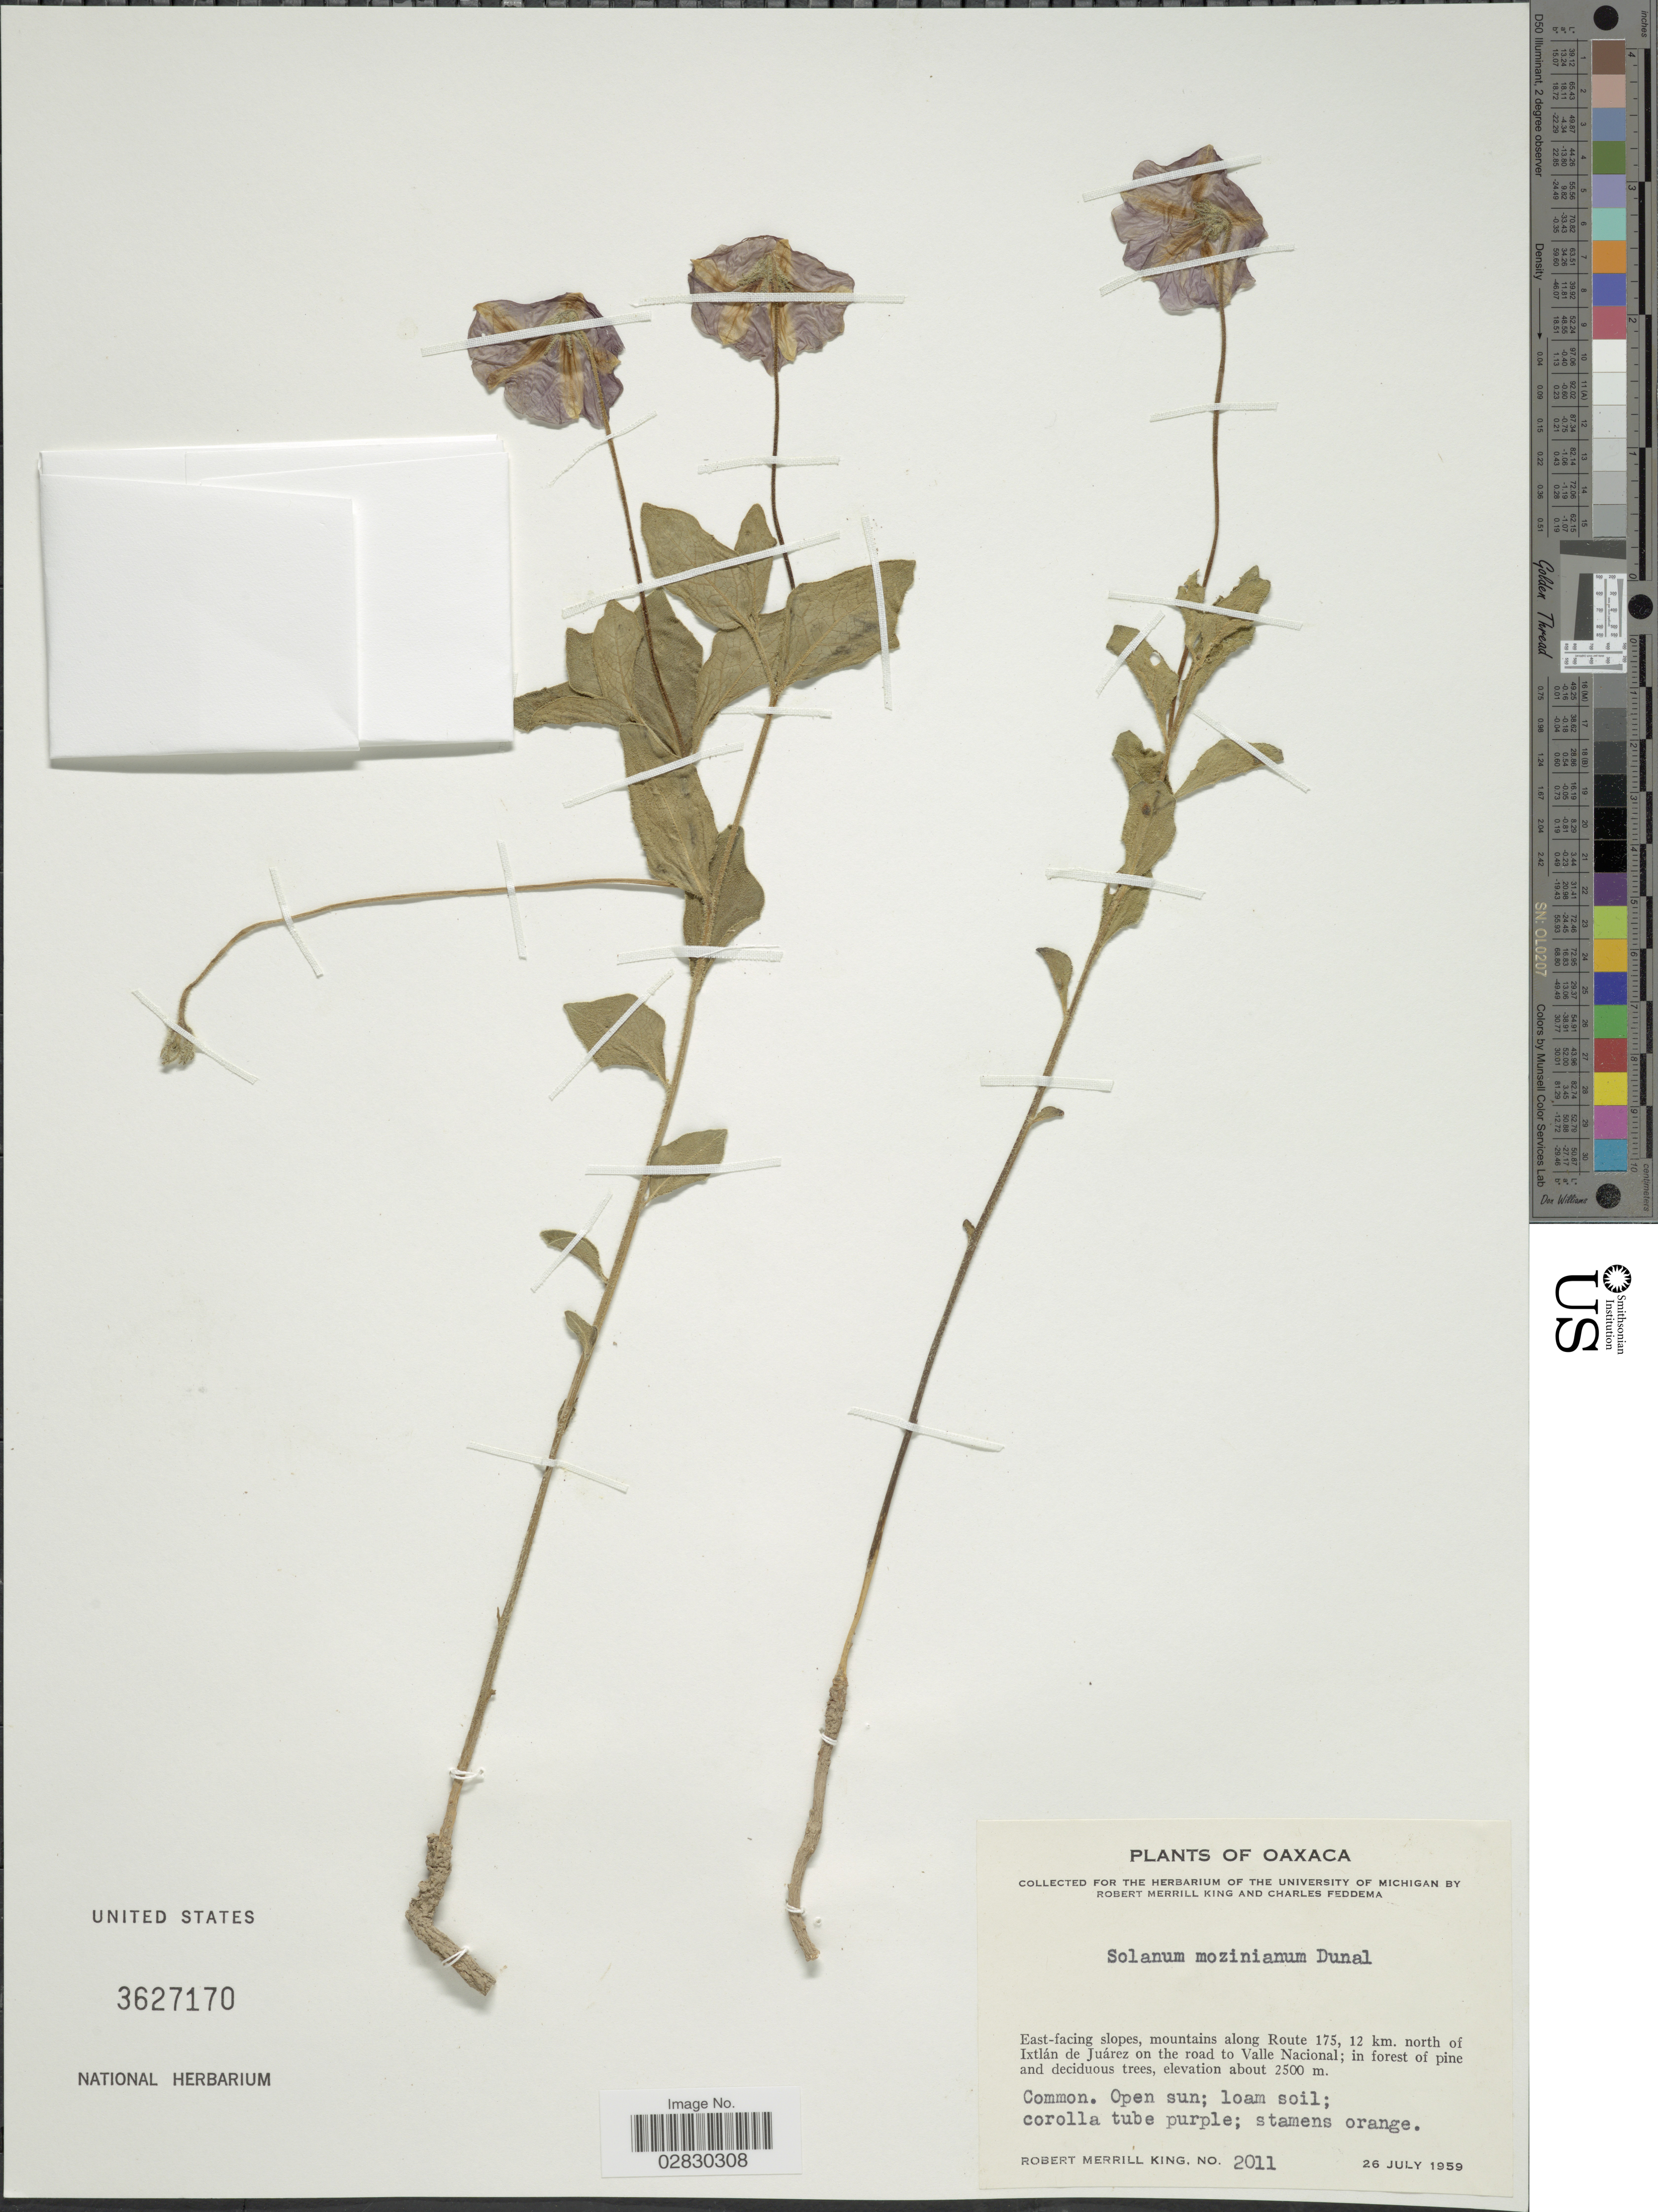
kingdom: Plantae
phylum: Tracheophyta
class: Magnoliopsida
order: Solanales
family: Solanaceae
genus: Solanum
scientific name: Solanum mozinianum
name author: Dunal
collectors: R. M. King & C. Feddema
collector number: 2011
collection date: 1959-07-26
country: Mexico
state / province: Oaxaca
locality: East facing slopes, mountains along Route 175, 12 km. north of Ixtlán de Juárez on the road to Valle Nacional.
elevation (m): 2500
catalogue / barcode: US 3627170